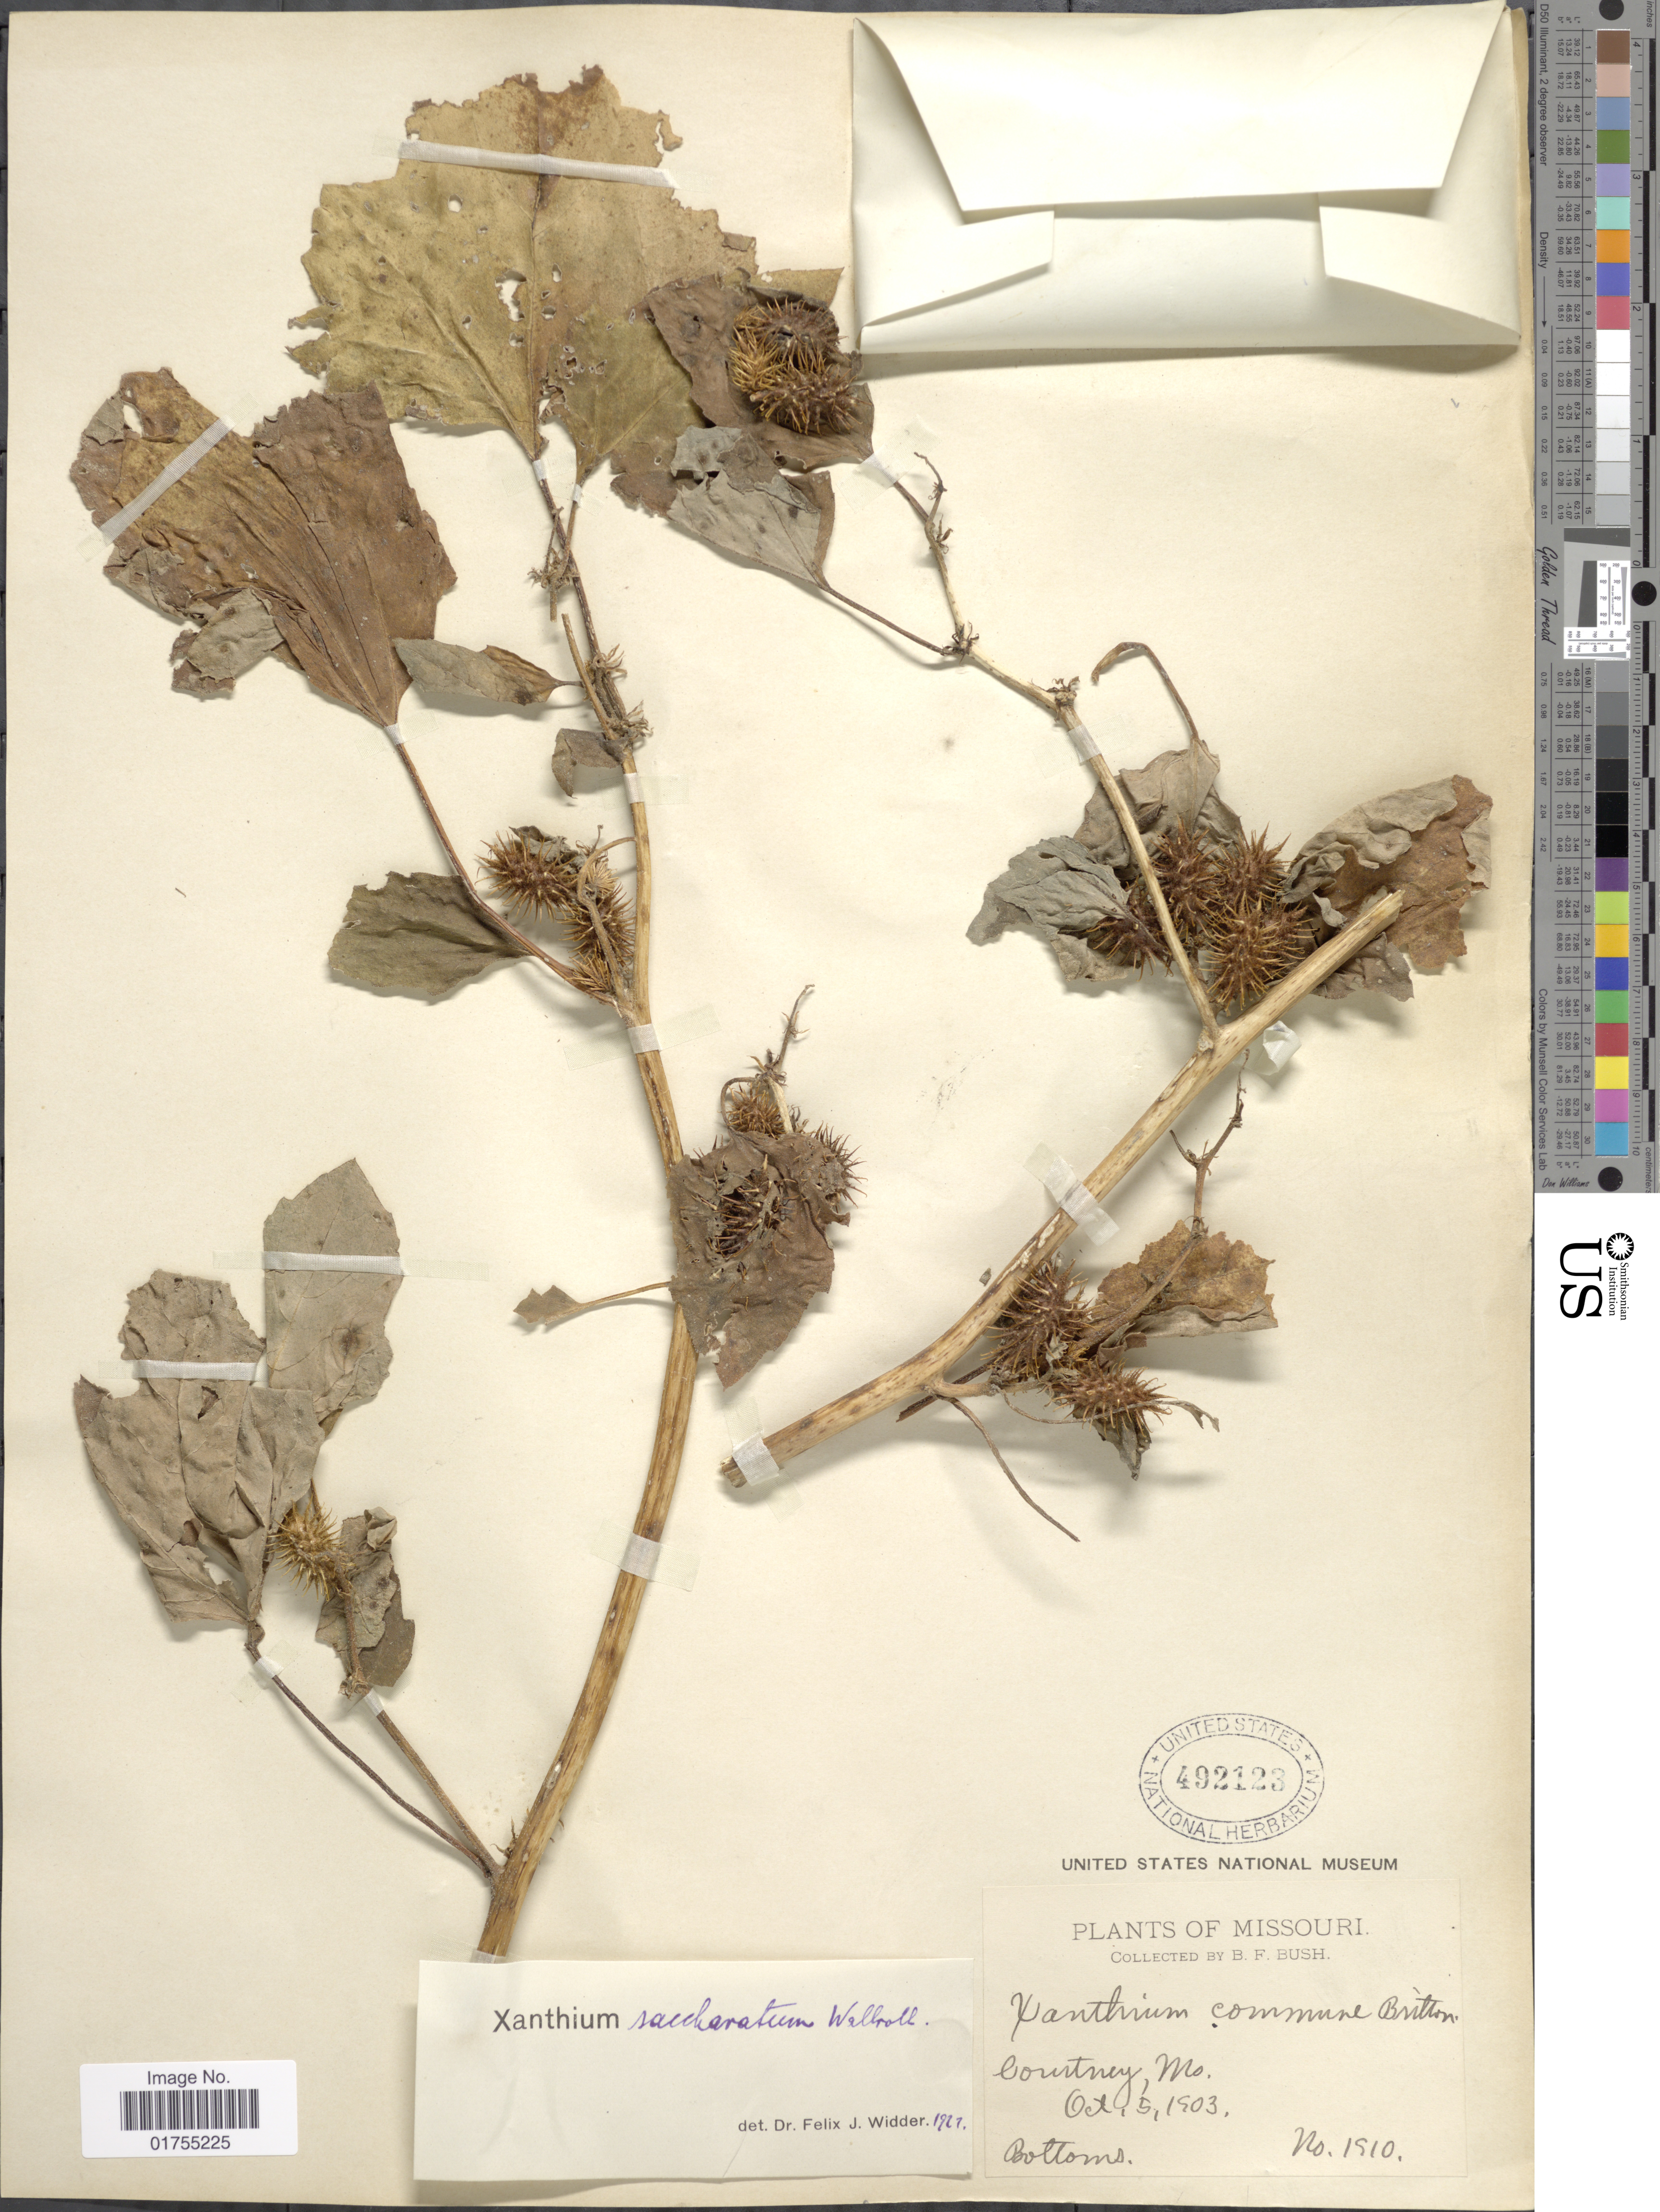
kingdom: Plantae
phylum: Tracheophyta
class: Magnoliopsida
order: Asterales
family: Asteraceae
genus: Xanthium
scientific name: Xanthium strumarium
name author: L.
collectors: B. F. Bush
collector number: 1910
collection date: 1903-10-05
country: United States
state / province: Missouri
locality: Courtney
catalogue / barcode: US 492123